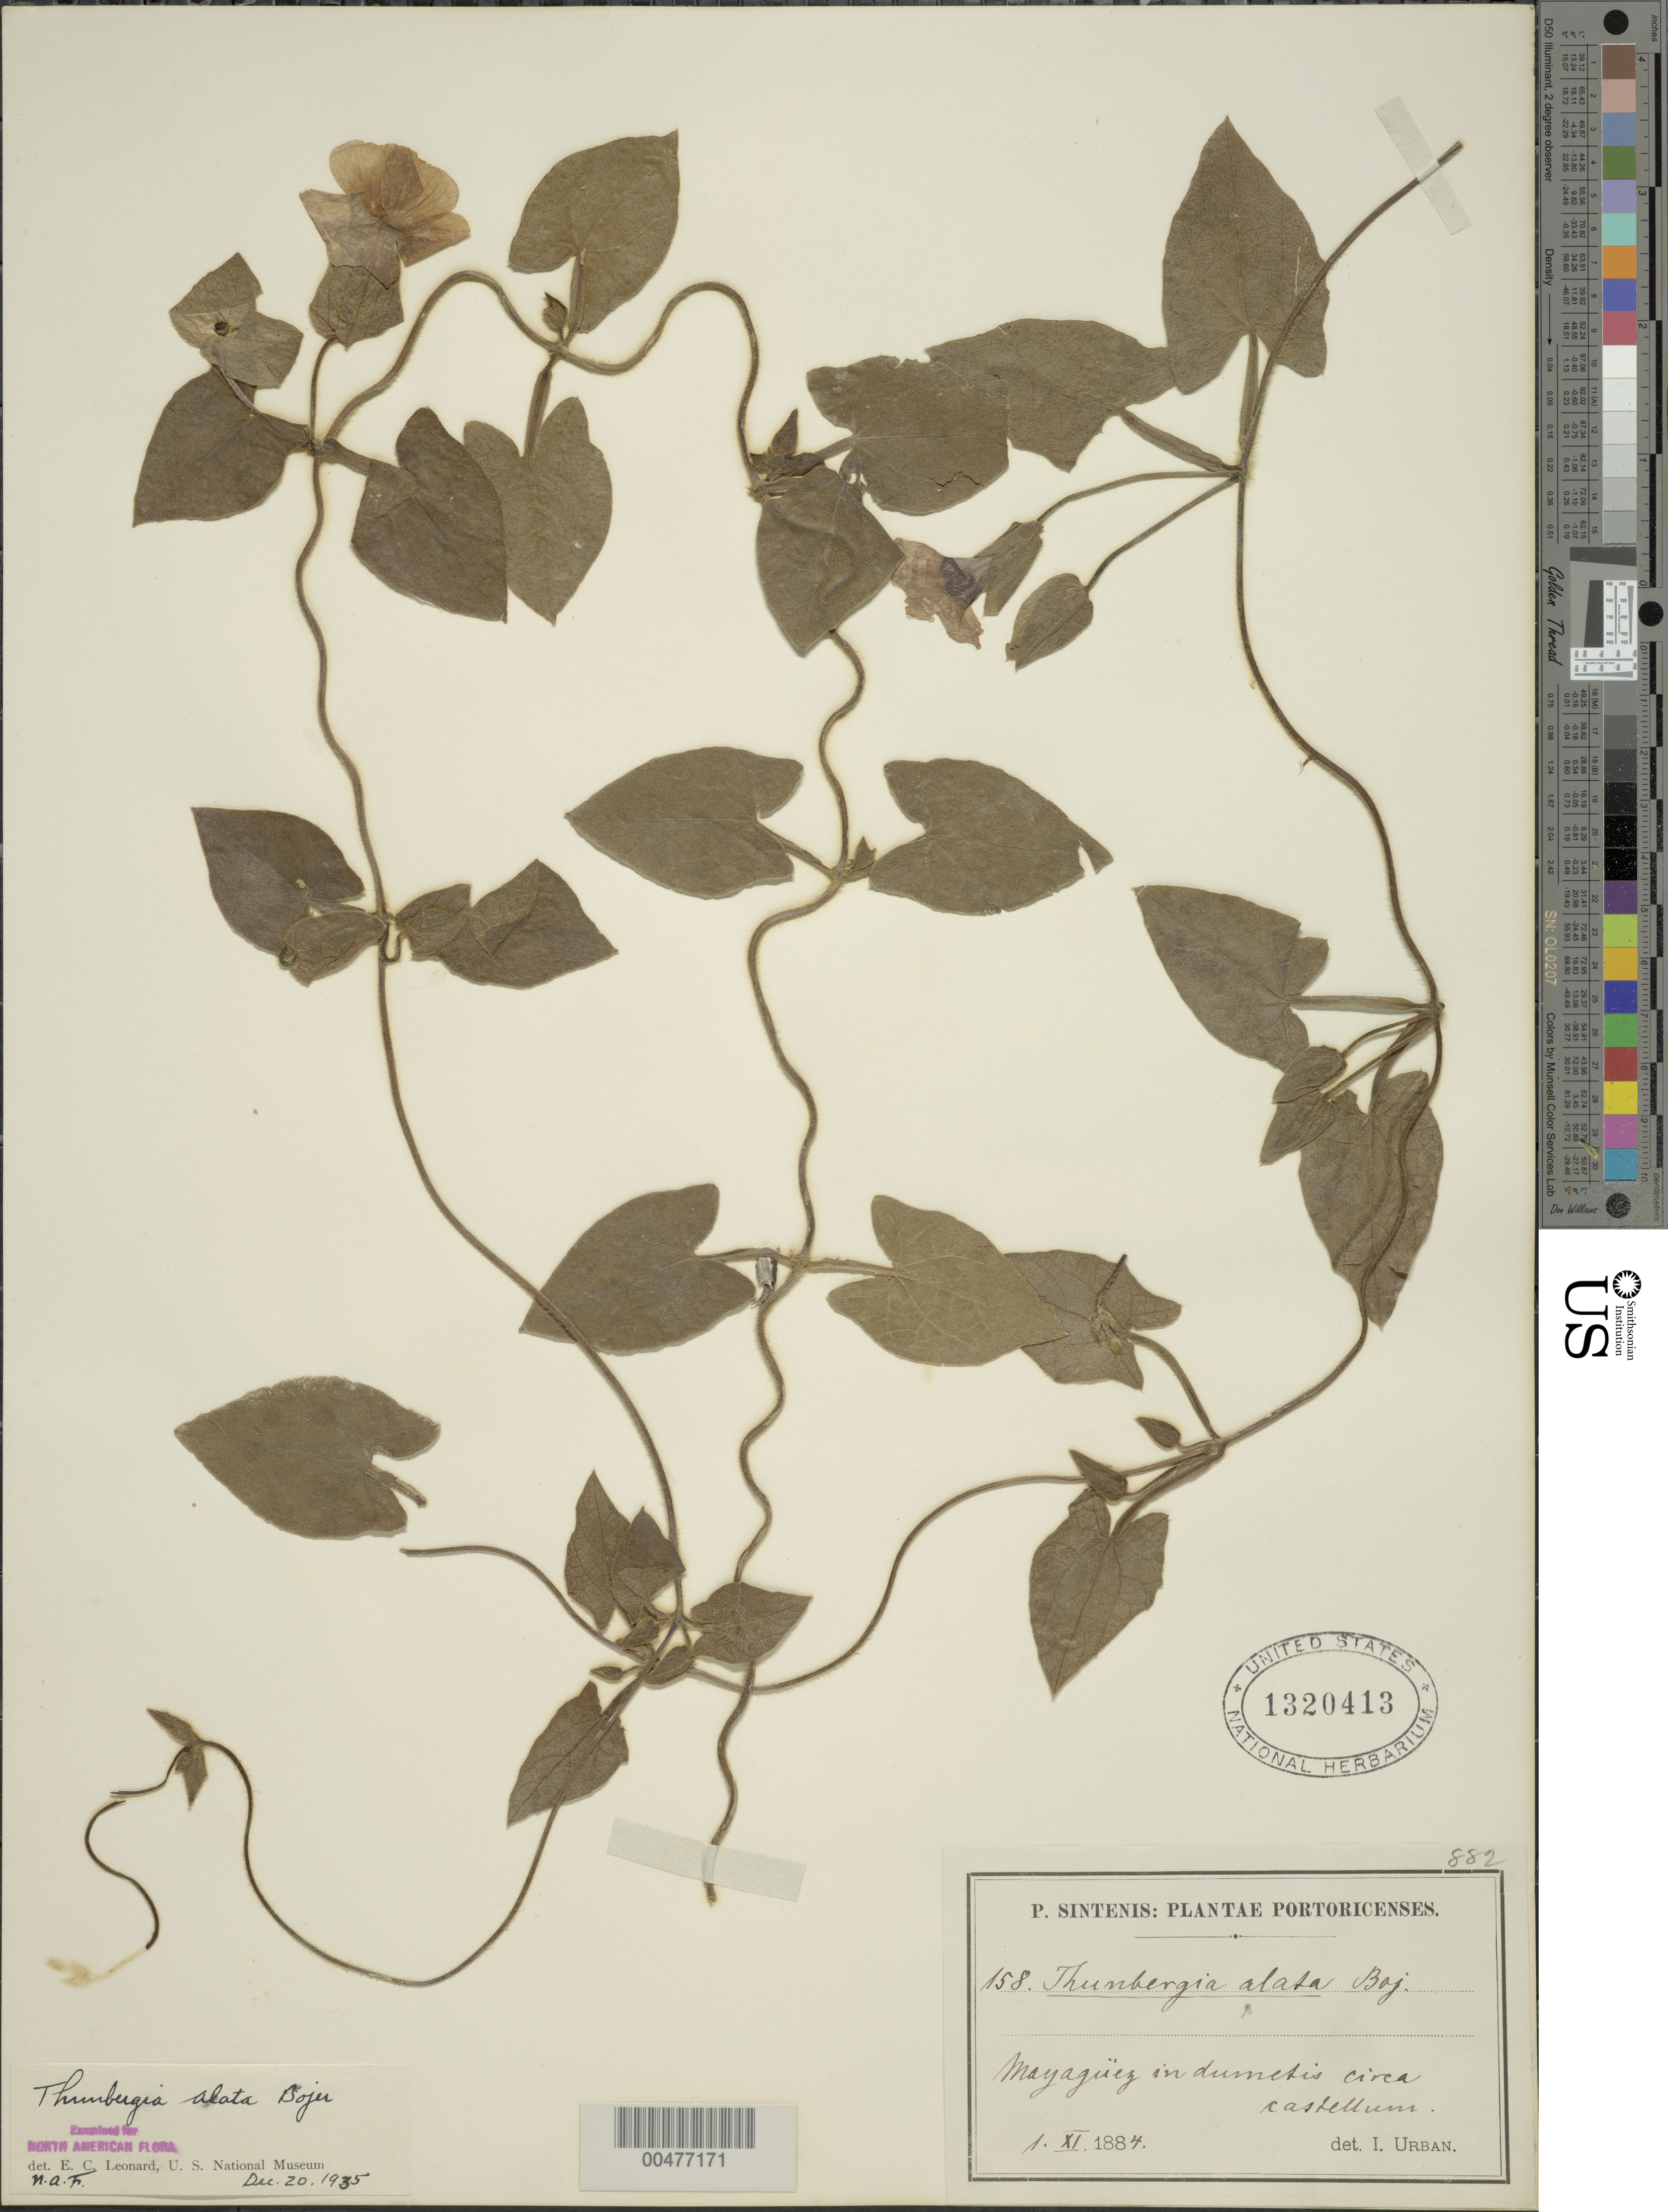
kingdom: Plantae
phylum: Tracheophyta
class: Magnoliopsida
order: Lamiales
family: Acanthaceae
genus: Thunbergia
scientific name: Thunbergia alata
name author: Bojer ex Sims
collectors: P. Sintenis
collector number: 158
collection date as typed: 01 Nov 1884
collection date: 1884-11-01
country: Puerto Rico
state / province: Mayaguez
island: Greater Antilles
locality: Dumetis circa castellum.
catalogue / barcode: US 1320413